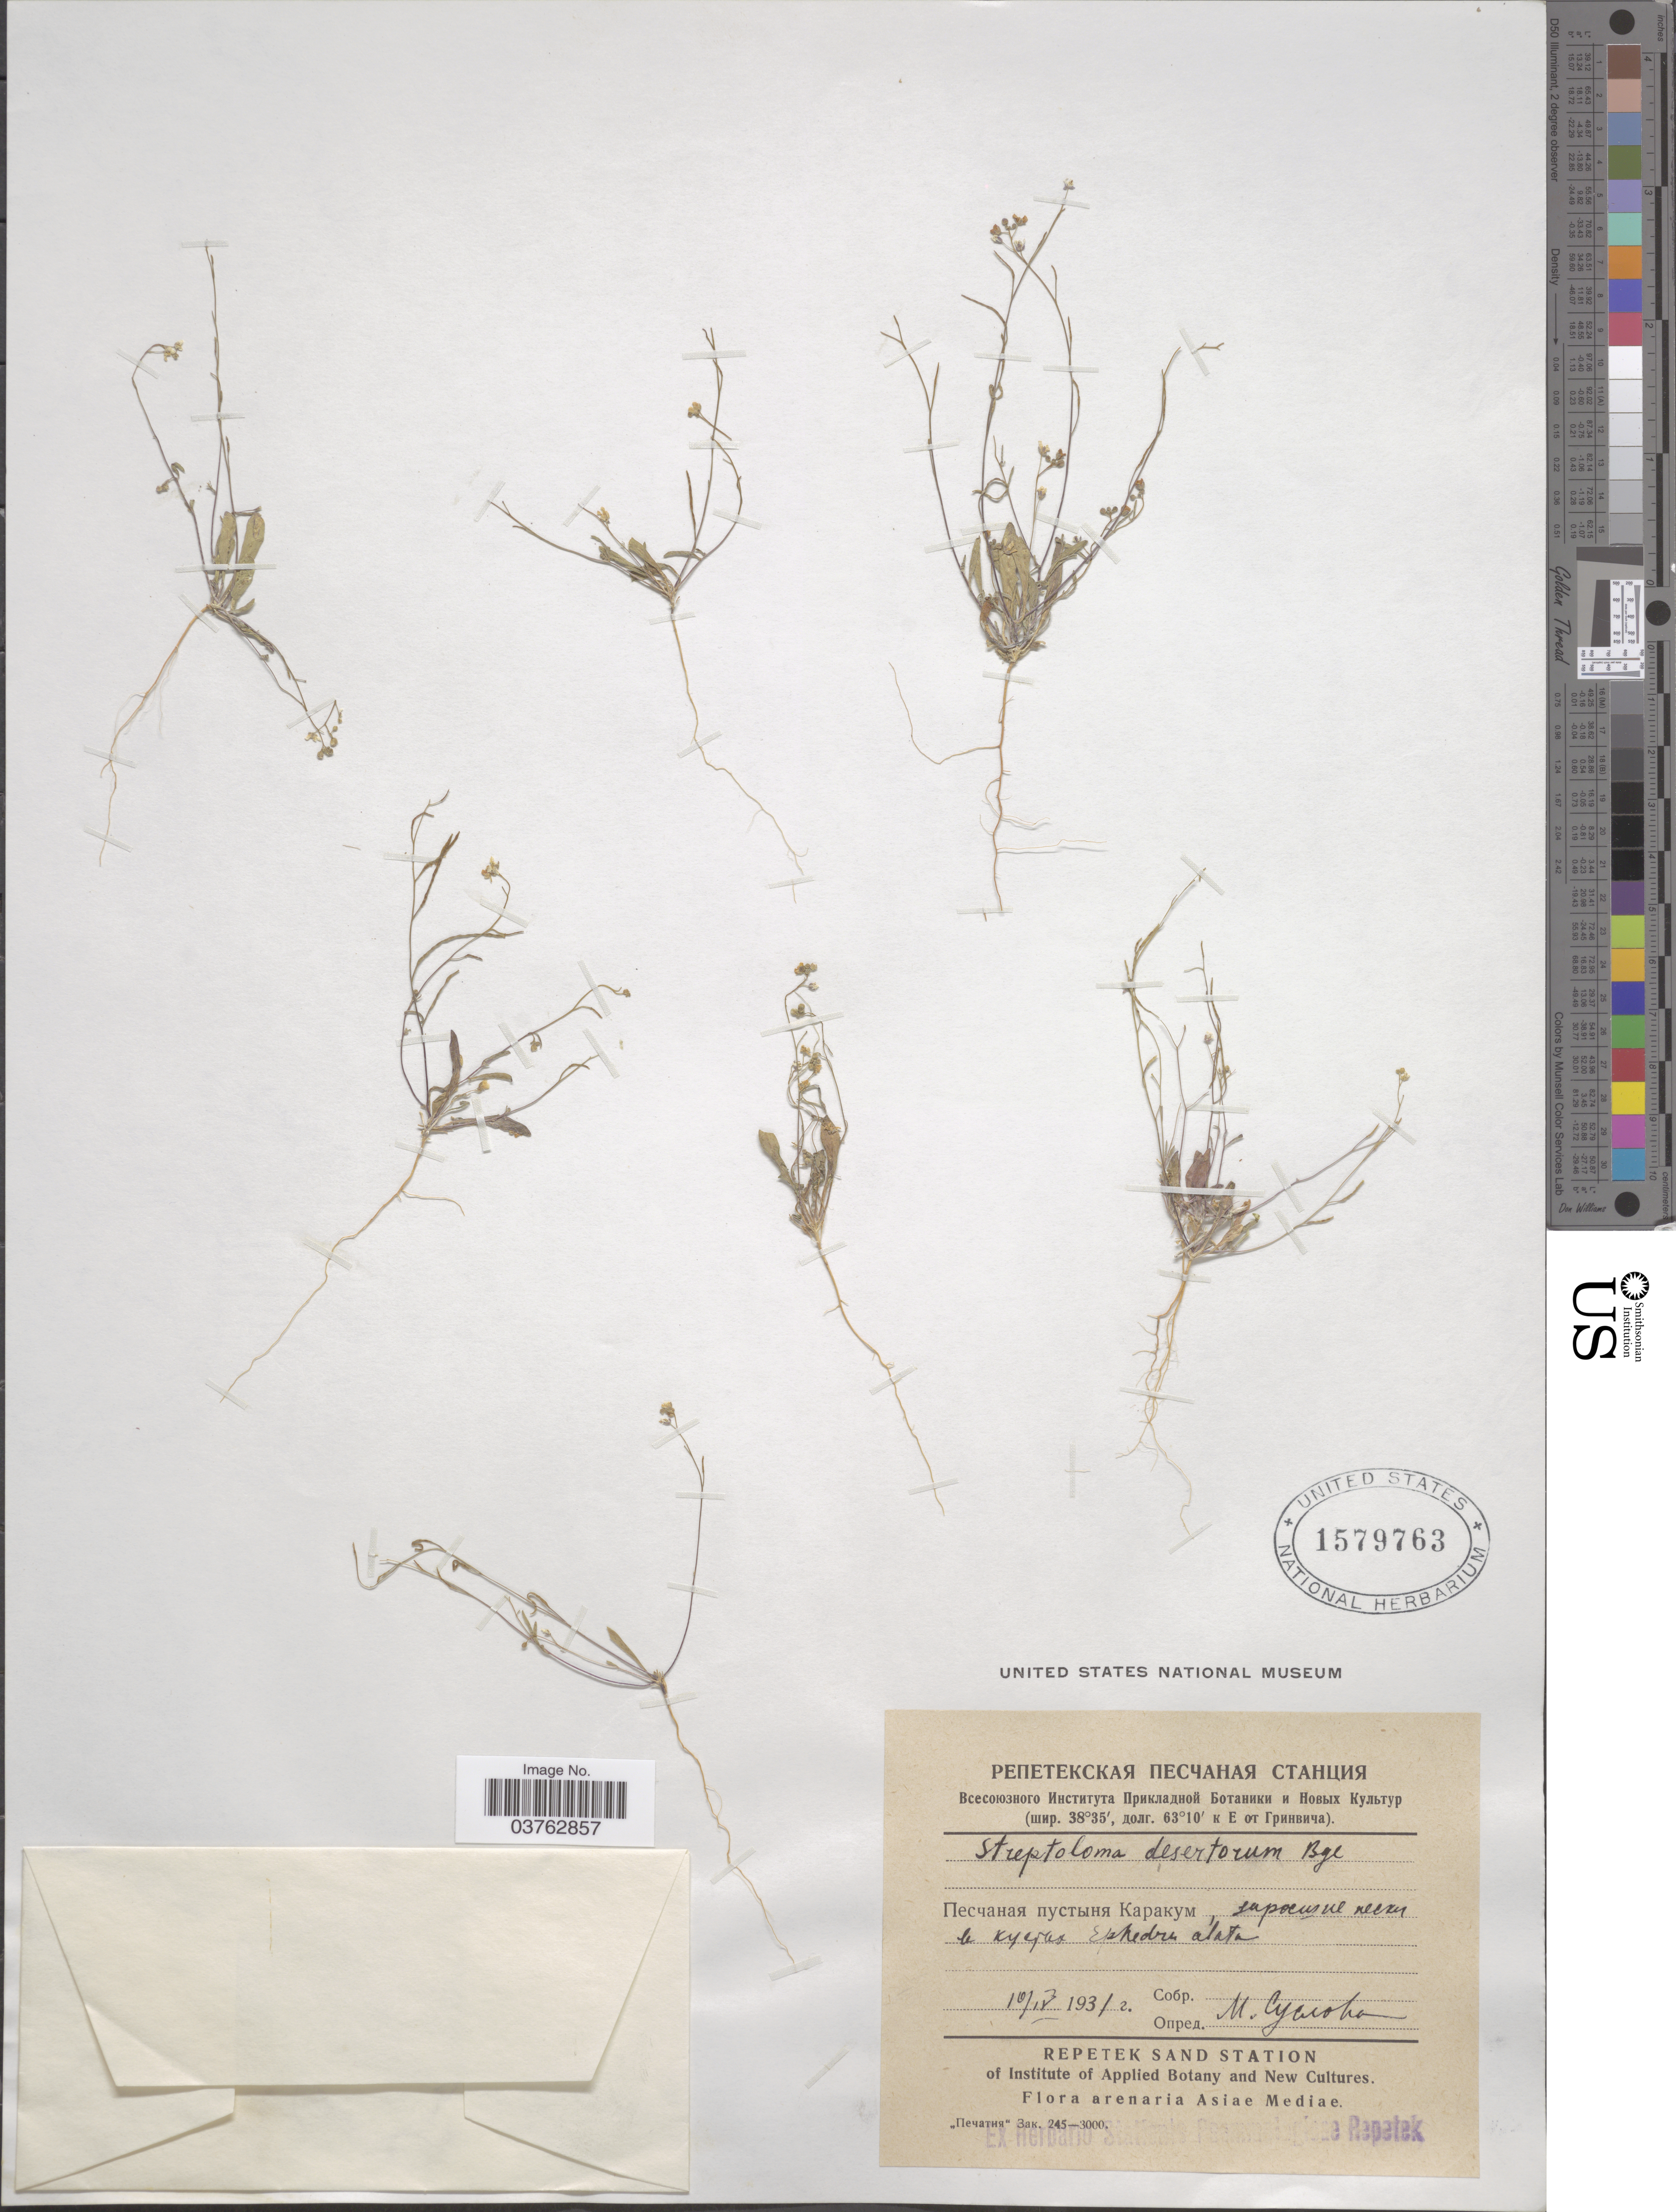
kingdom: Plantae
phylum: Tracheophyta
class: Magnoliopsida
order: Brassicales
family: Brassicaceae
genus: Streptoloma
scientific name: Streptoloma desertorum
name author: Bunge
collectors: M. Suslova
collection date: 1931-04-10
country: Turkmenistan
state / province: Lebap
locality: Karakum Desert, Repetek Station.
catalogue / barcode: US 1579763